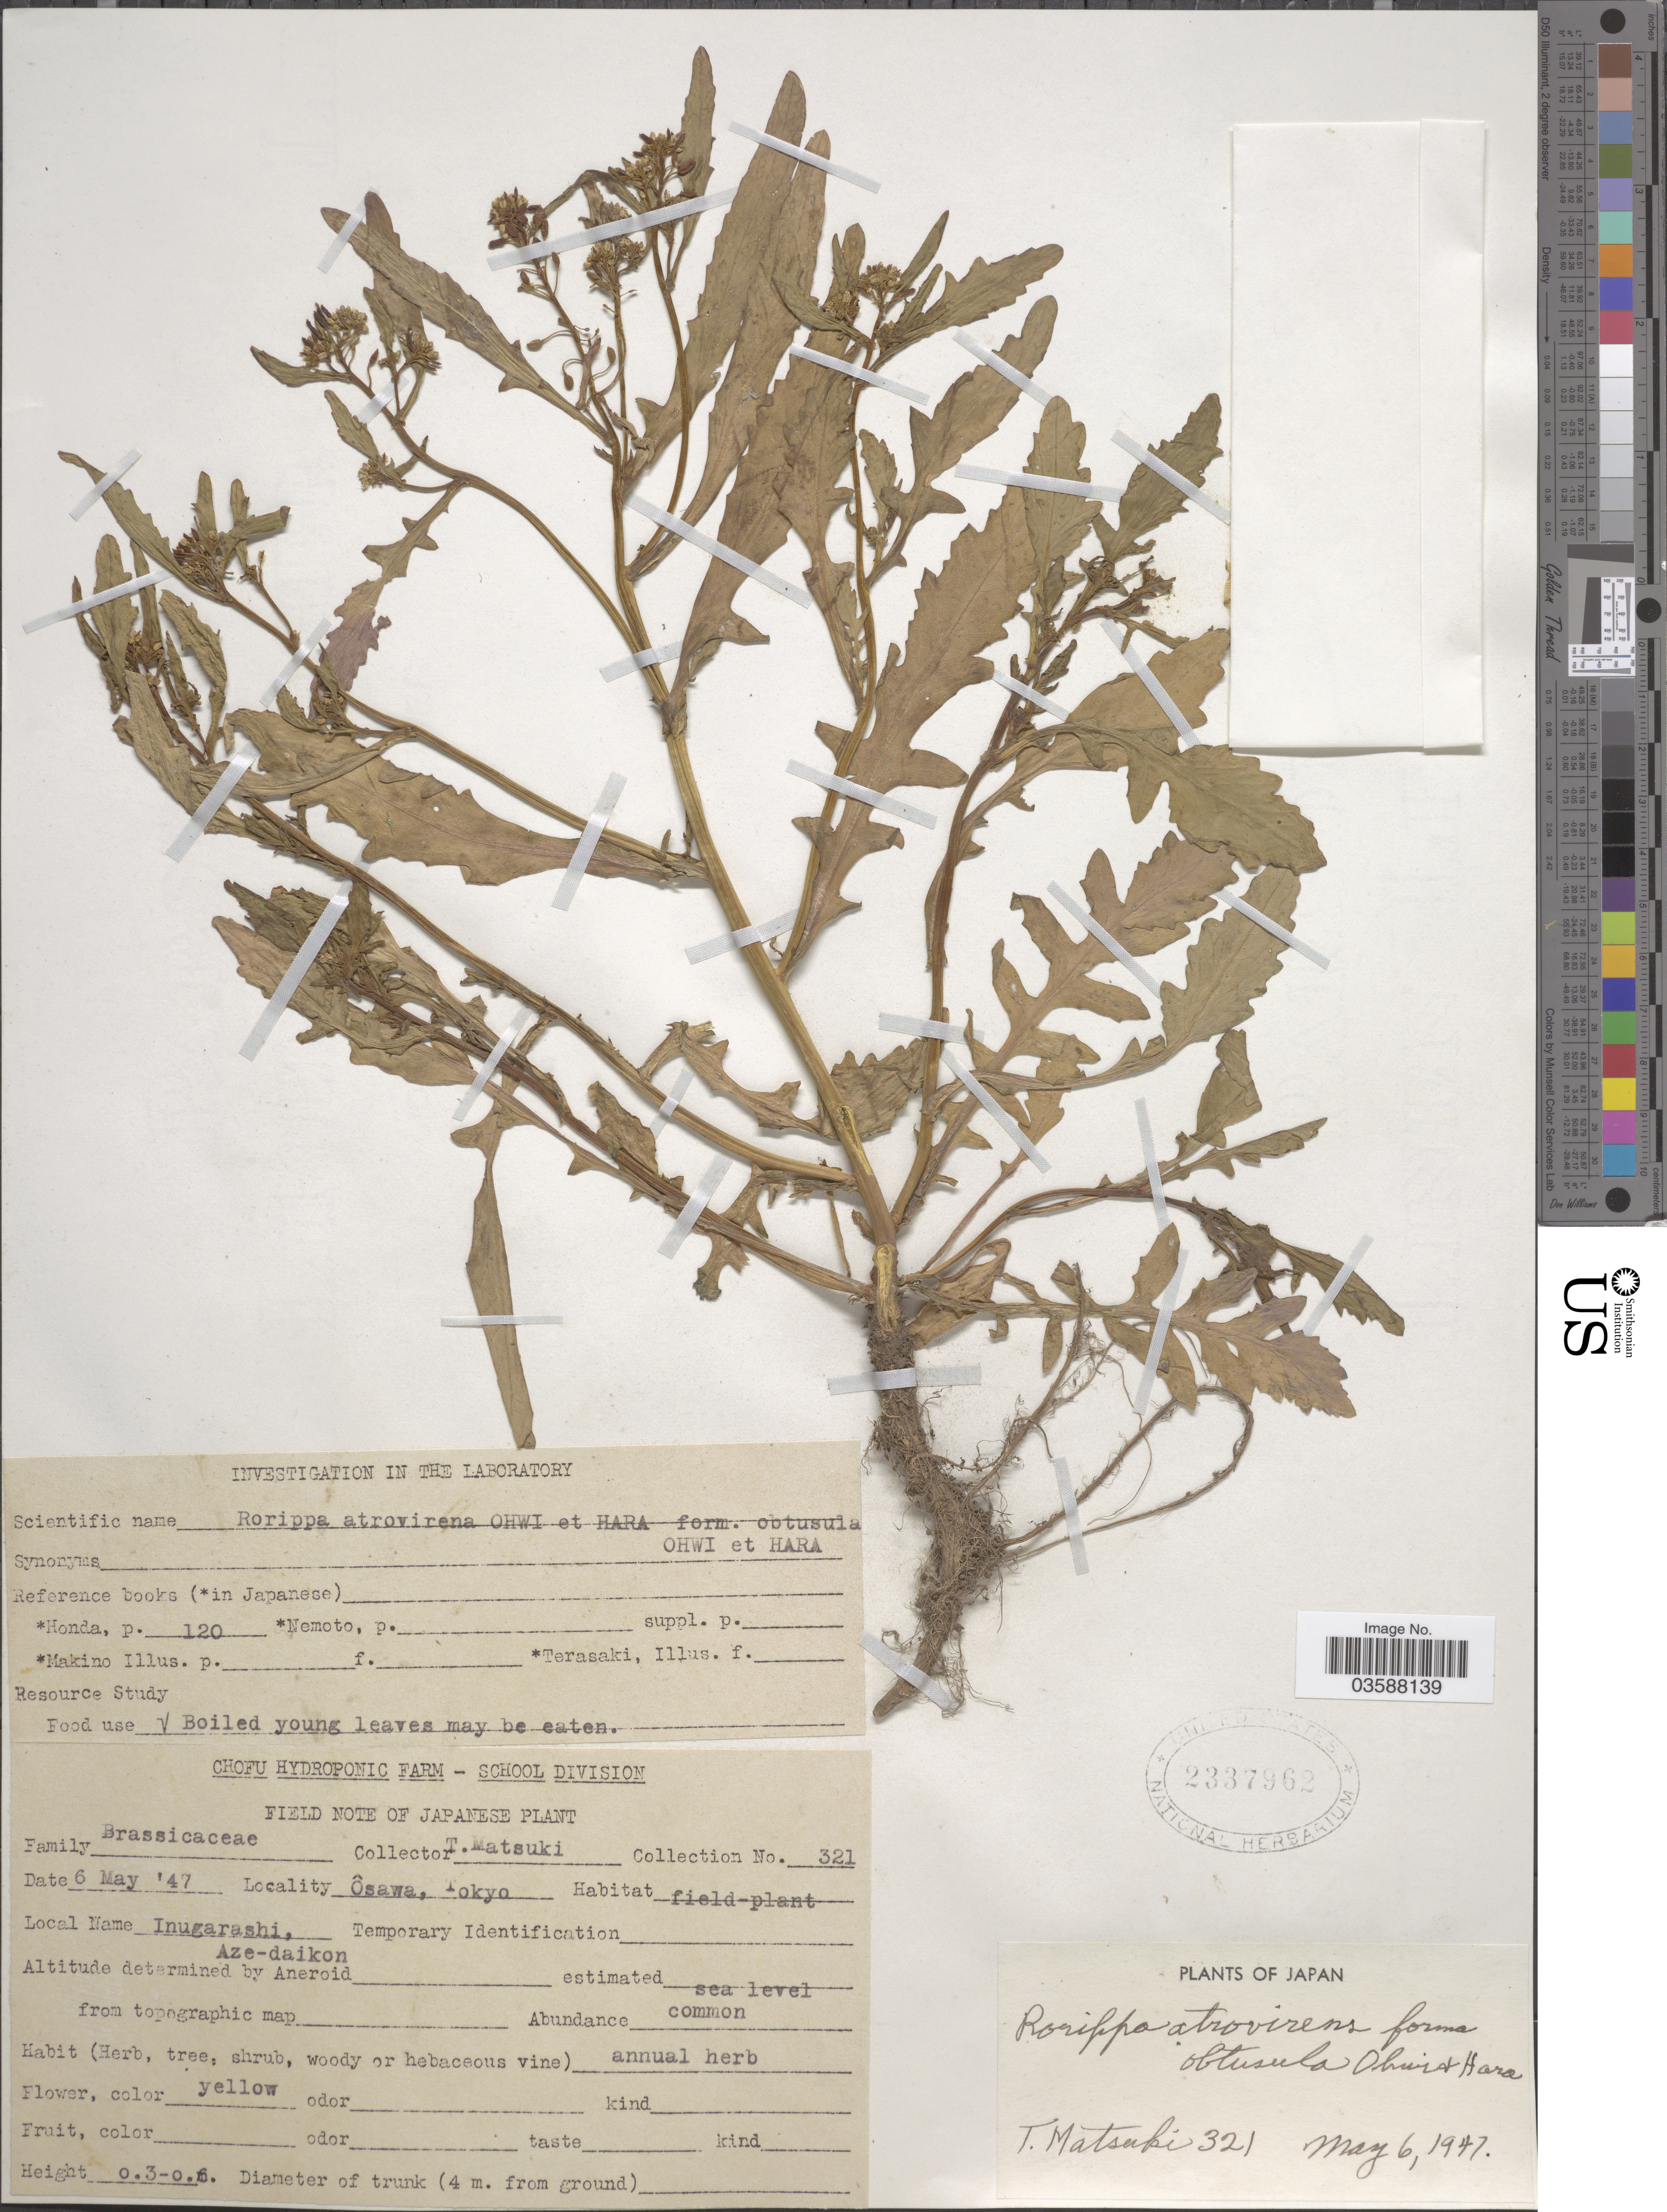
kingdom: Plantae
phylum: Tracheophyta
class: Magnoliopsida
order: Brassicales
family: Brassicaceae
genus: Rorippa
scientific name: Rorippa palustris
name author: (L.) Besser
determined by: Strong, Mark T., (BOT), Smithsonian Institution - National Museum of Natural History (UNITED STATES)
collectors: T. Matsuki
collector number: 321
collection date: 1947-05-06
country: Japan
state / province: Tokyo, Federal City of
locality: Ôsawa, Tokyo.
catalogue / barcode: US 2337962